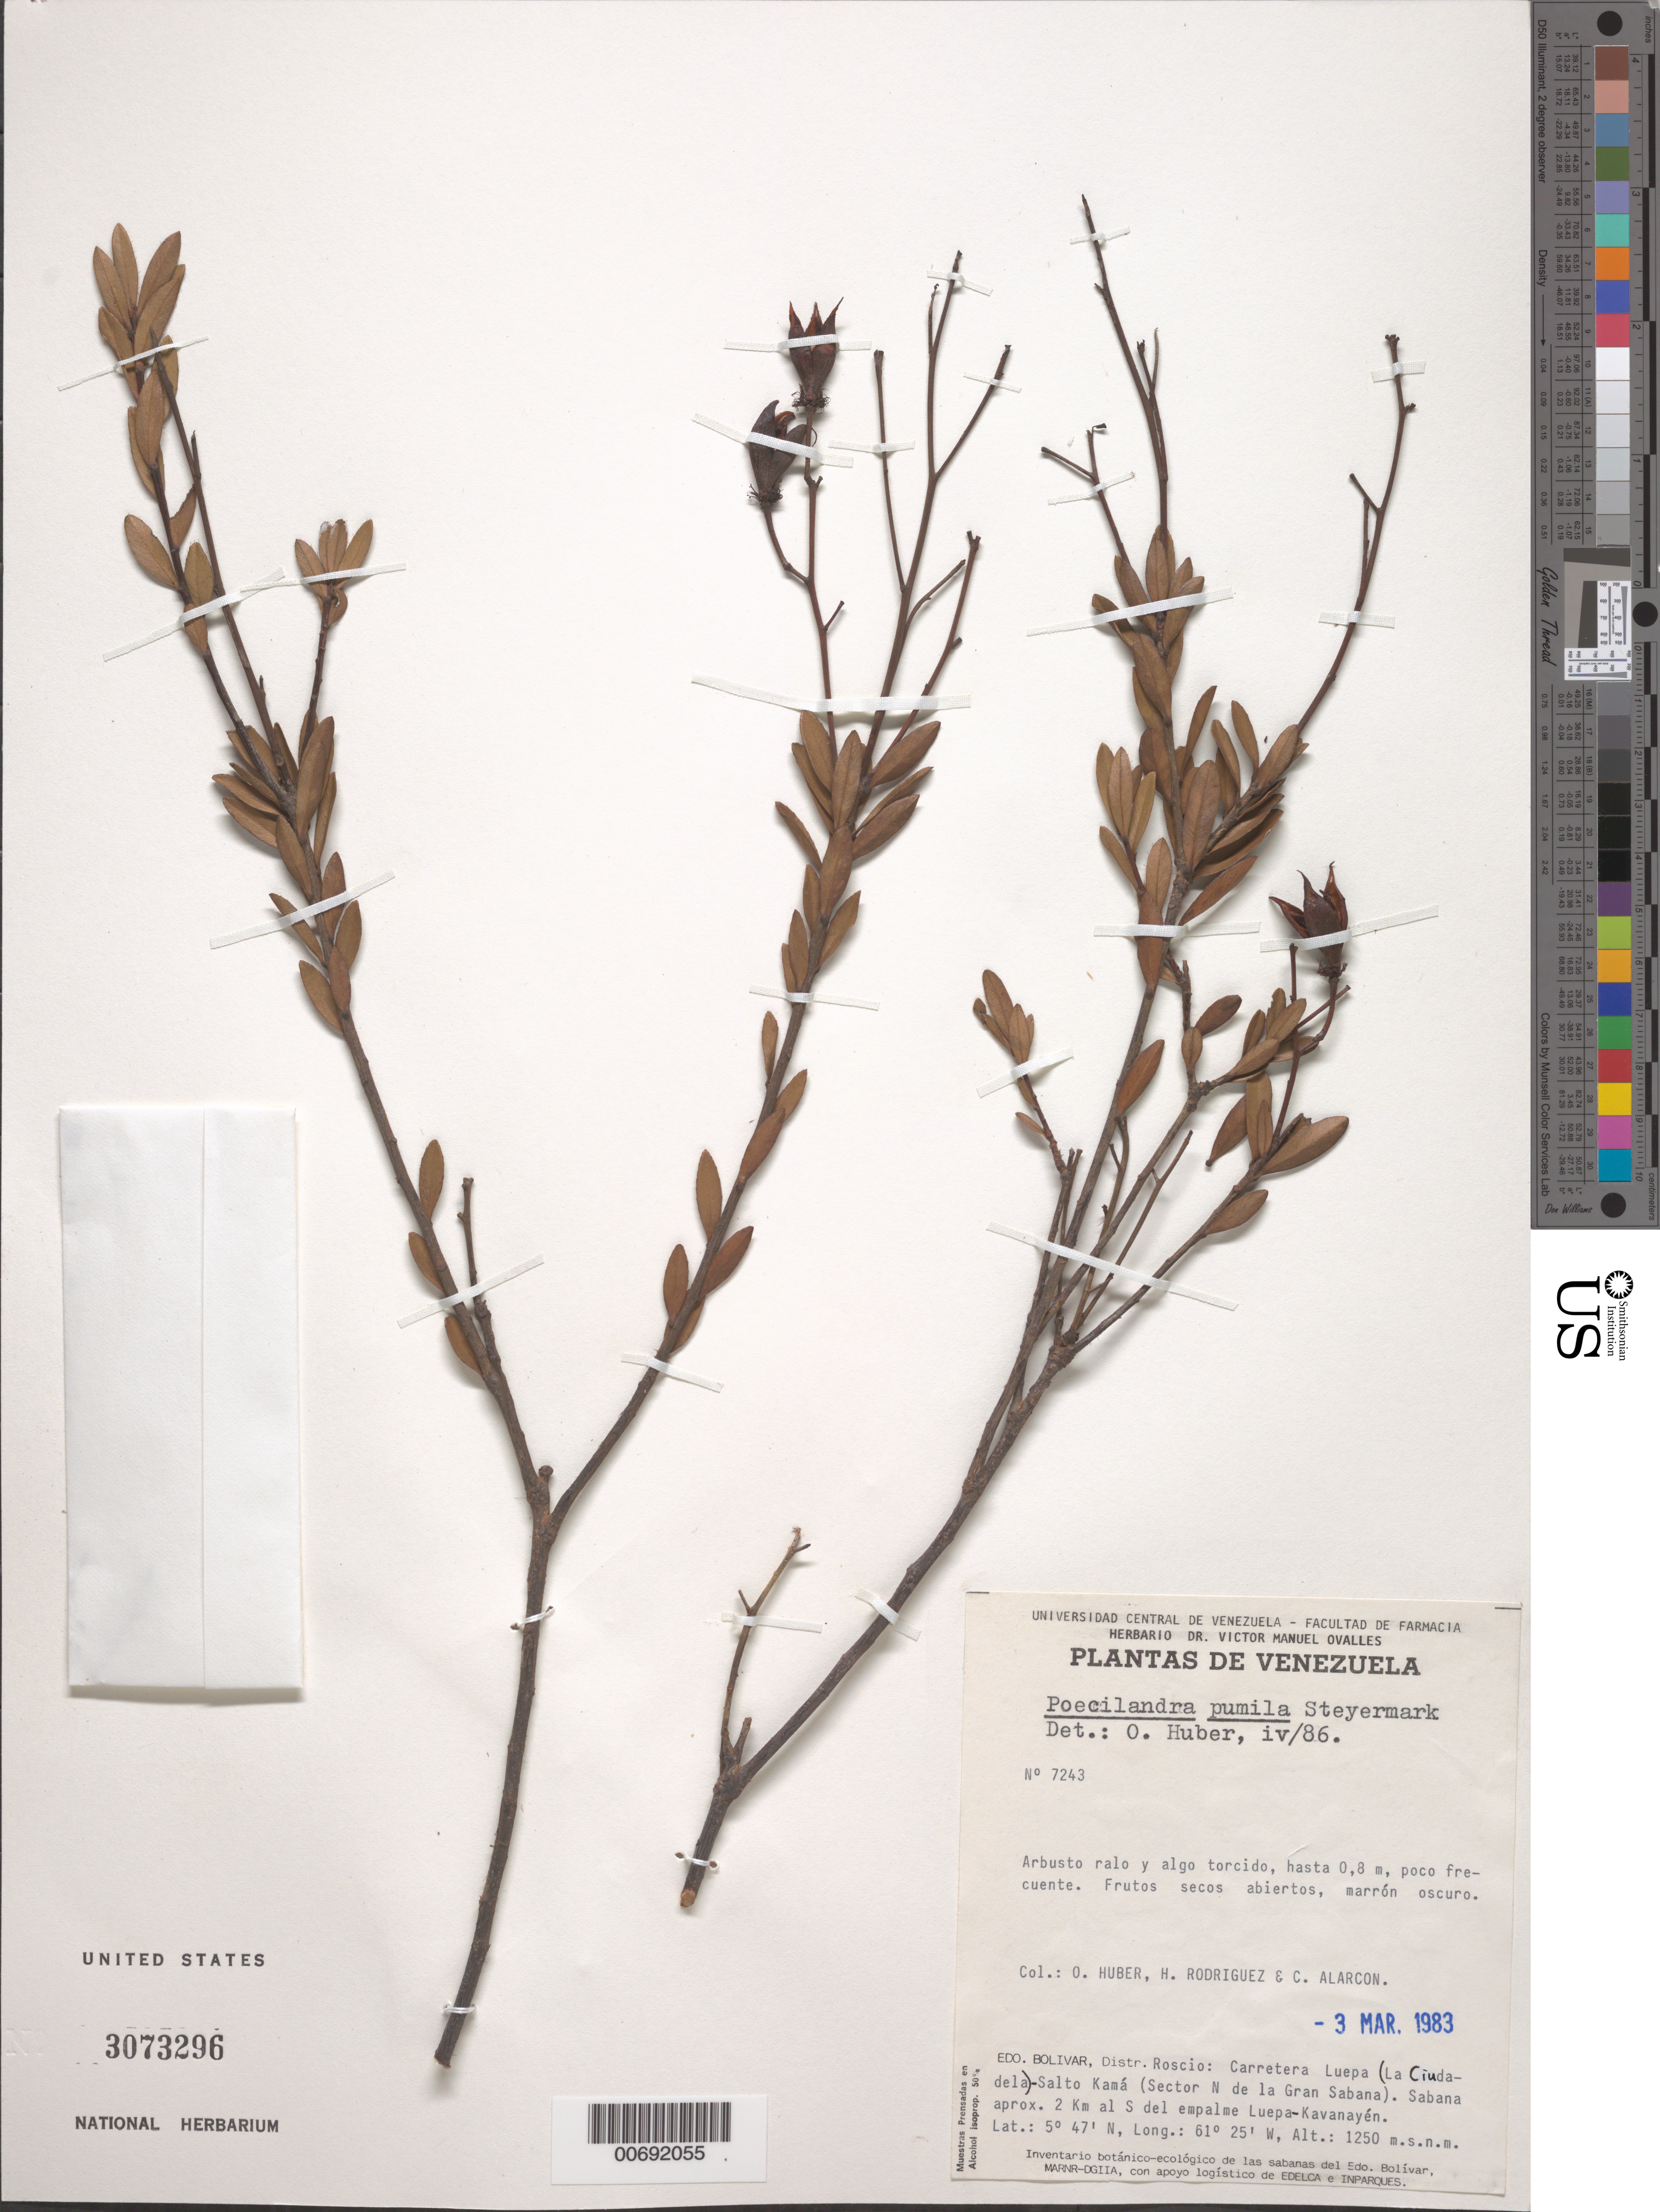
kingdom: Plantae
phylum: Tracheophyta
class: Magnoliopsida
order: Malpighiales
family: Ochnaceae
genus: Poecilandra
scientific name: Poecilandra pumila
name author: Steyerm.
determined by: Huber, Otto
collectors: O. Huber, H. Rodriguez & C. Alarcon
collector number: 7243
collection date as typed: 3-Mar-83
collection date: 1983-03-03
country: Venezuela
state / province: Bolívar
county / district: Roscio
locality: Luepa-Salto Kama Carretera, Sector N de la Gran Sabana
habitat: Savanna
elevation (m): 1250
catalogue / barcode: US 3073296